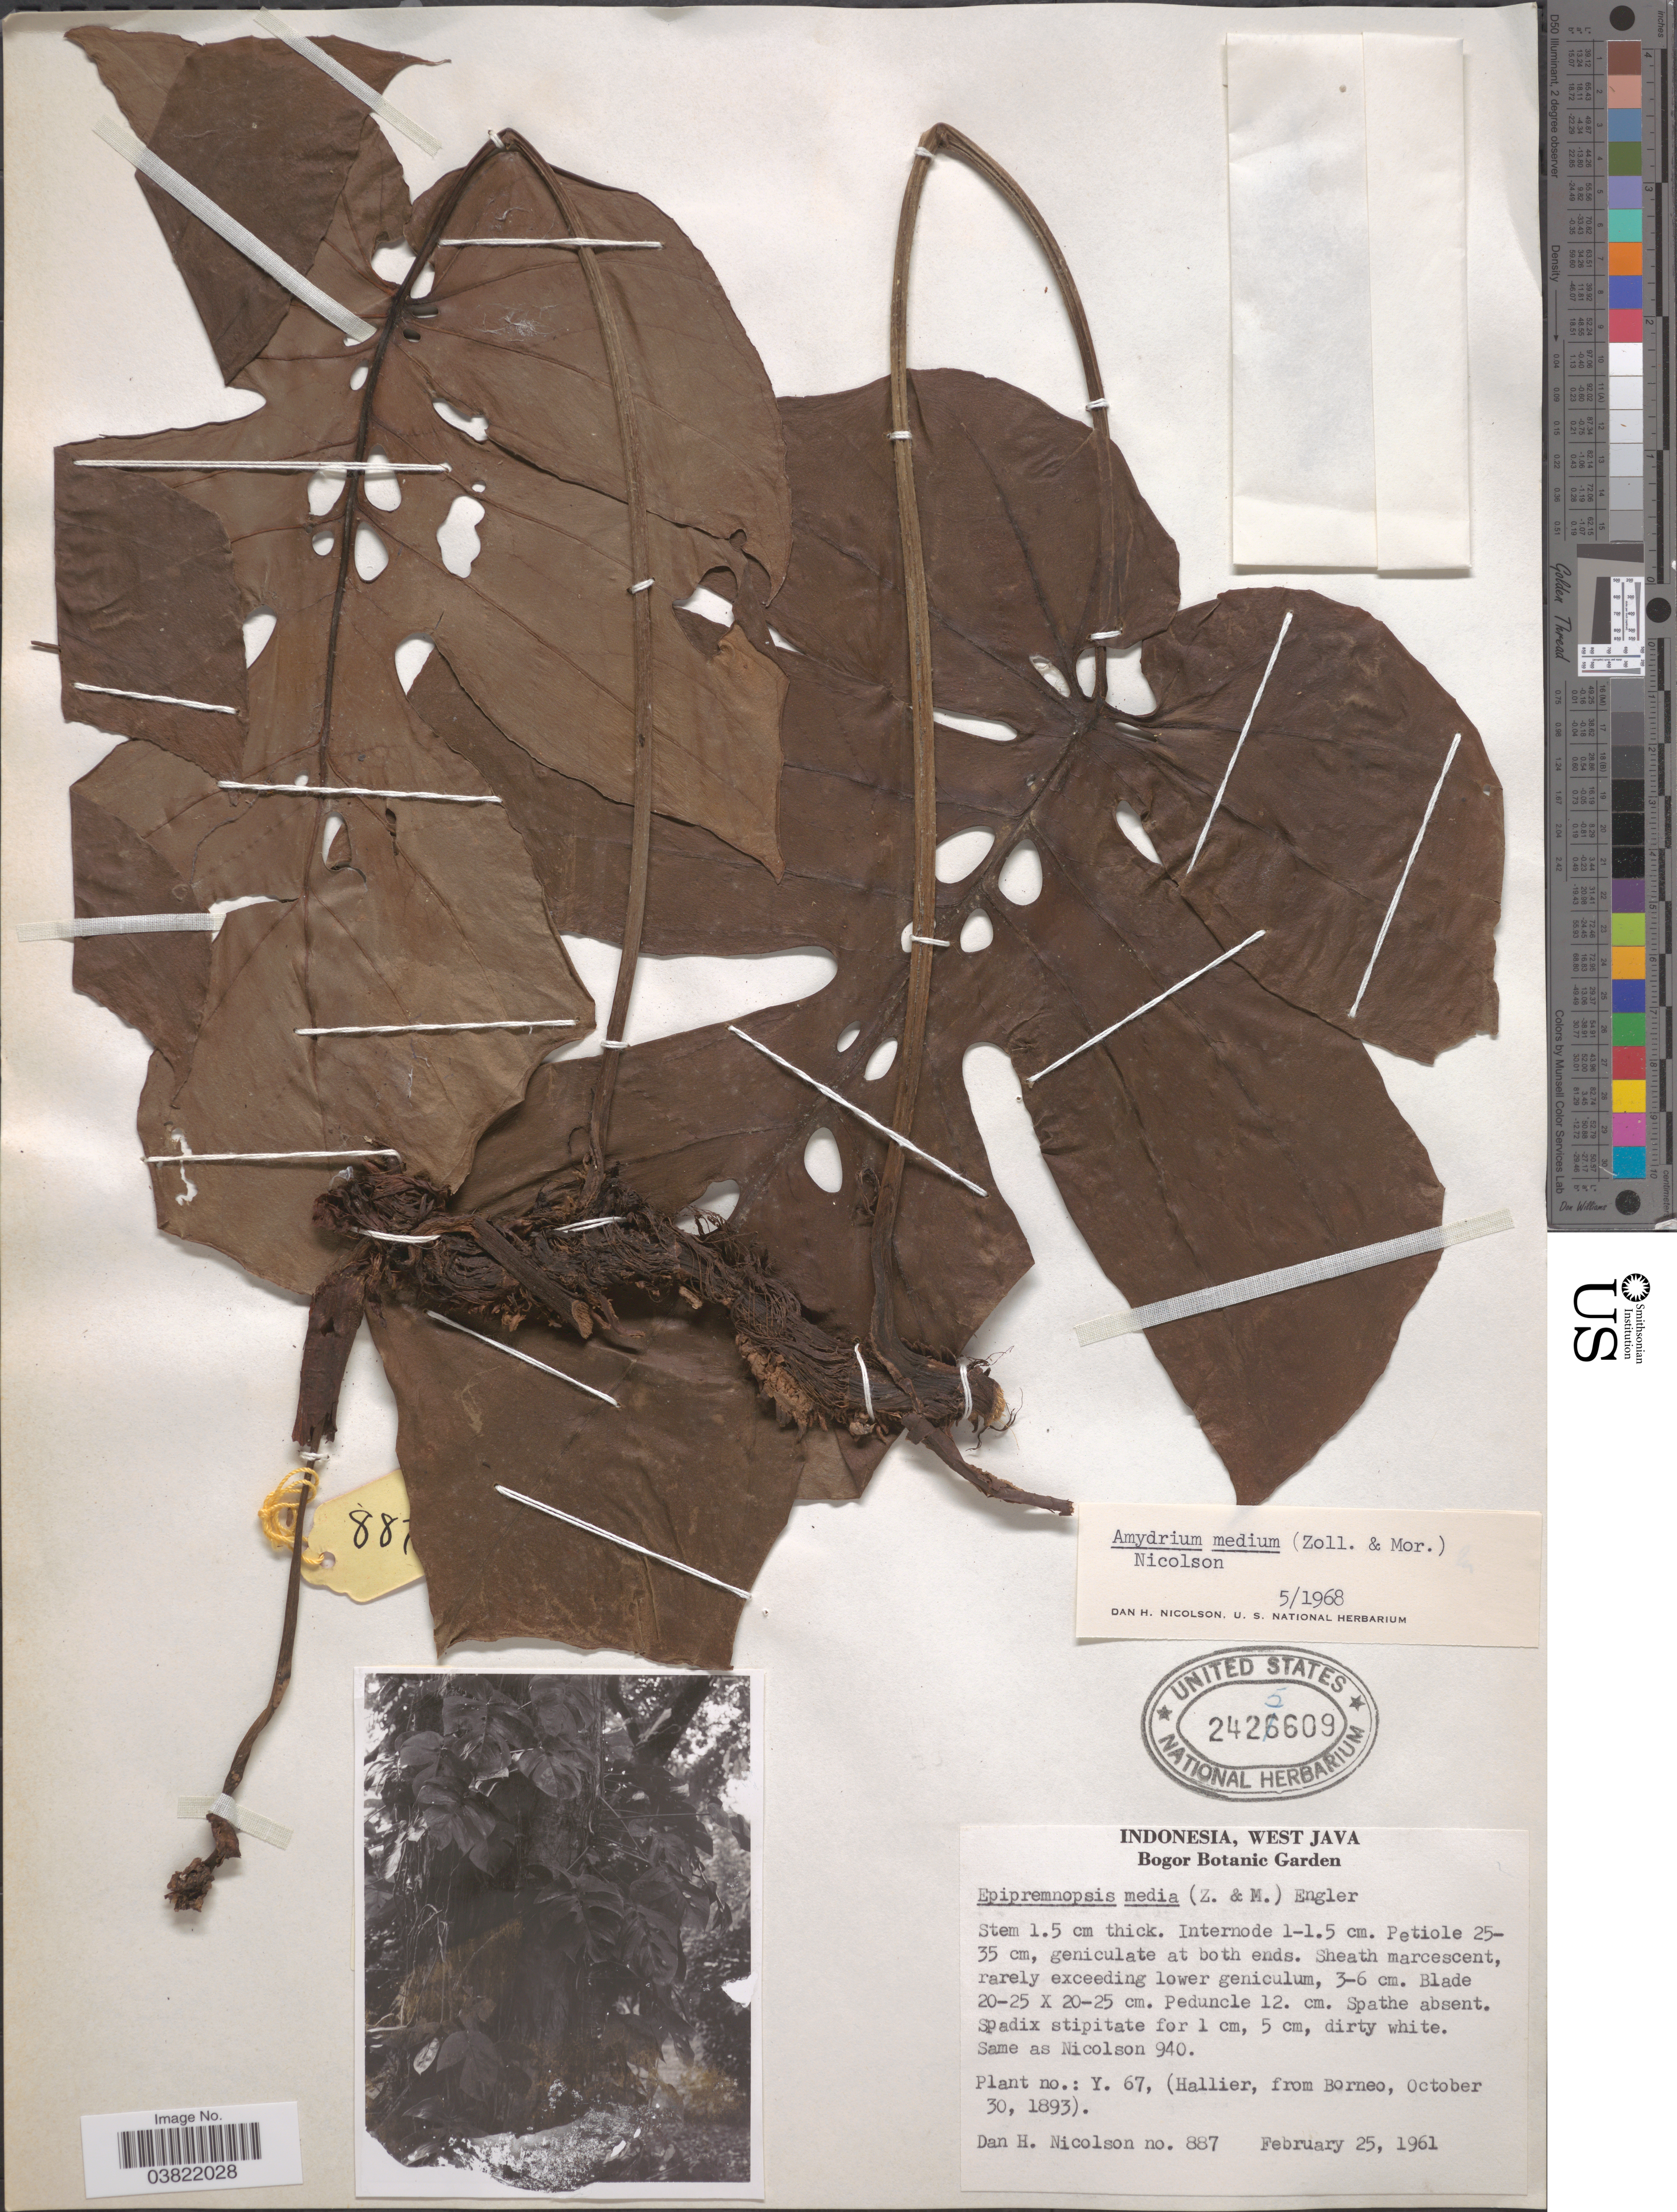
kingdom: Plantae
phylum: Tracheophyta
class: Liliopsida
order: Alismatales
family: Araceae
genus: Amydrium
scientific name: Amydrium medium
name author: (Zoll. & Moritzi) Nicolson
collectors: D. H. Nicolson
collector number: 887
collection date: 1961-02-25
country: Indonesia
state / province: Java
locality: West Java, Bogor Botanic Garden.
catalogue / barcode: US 2425609